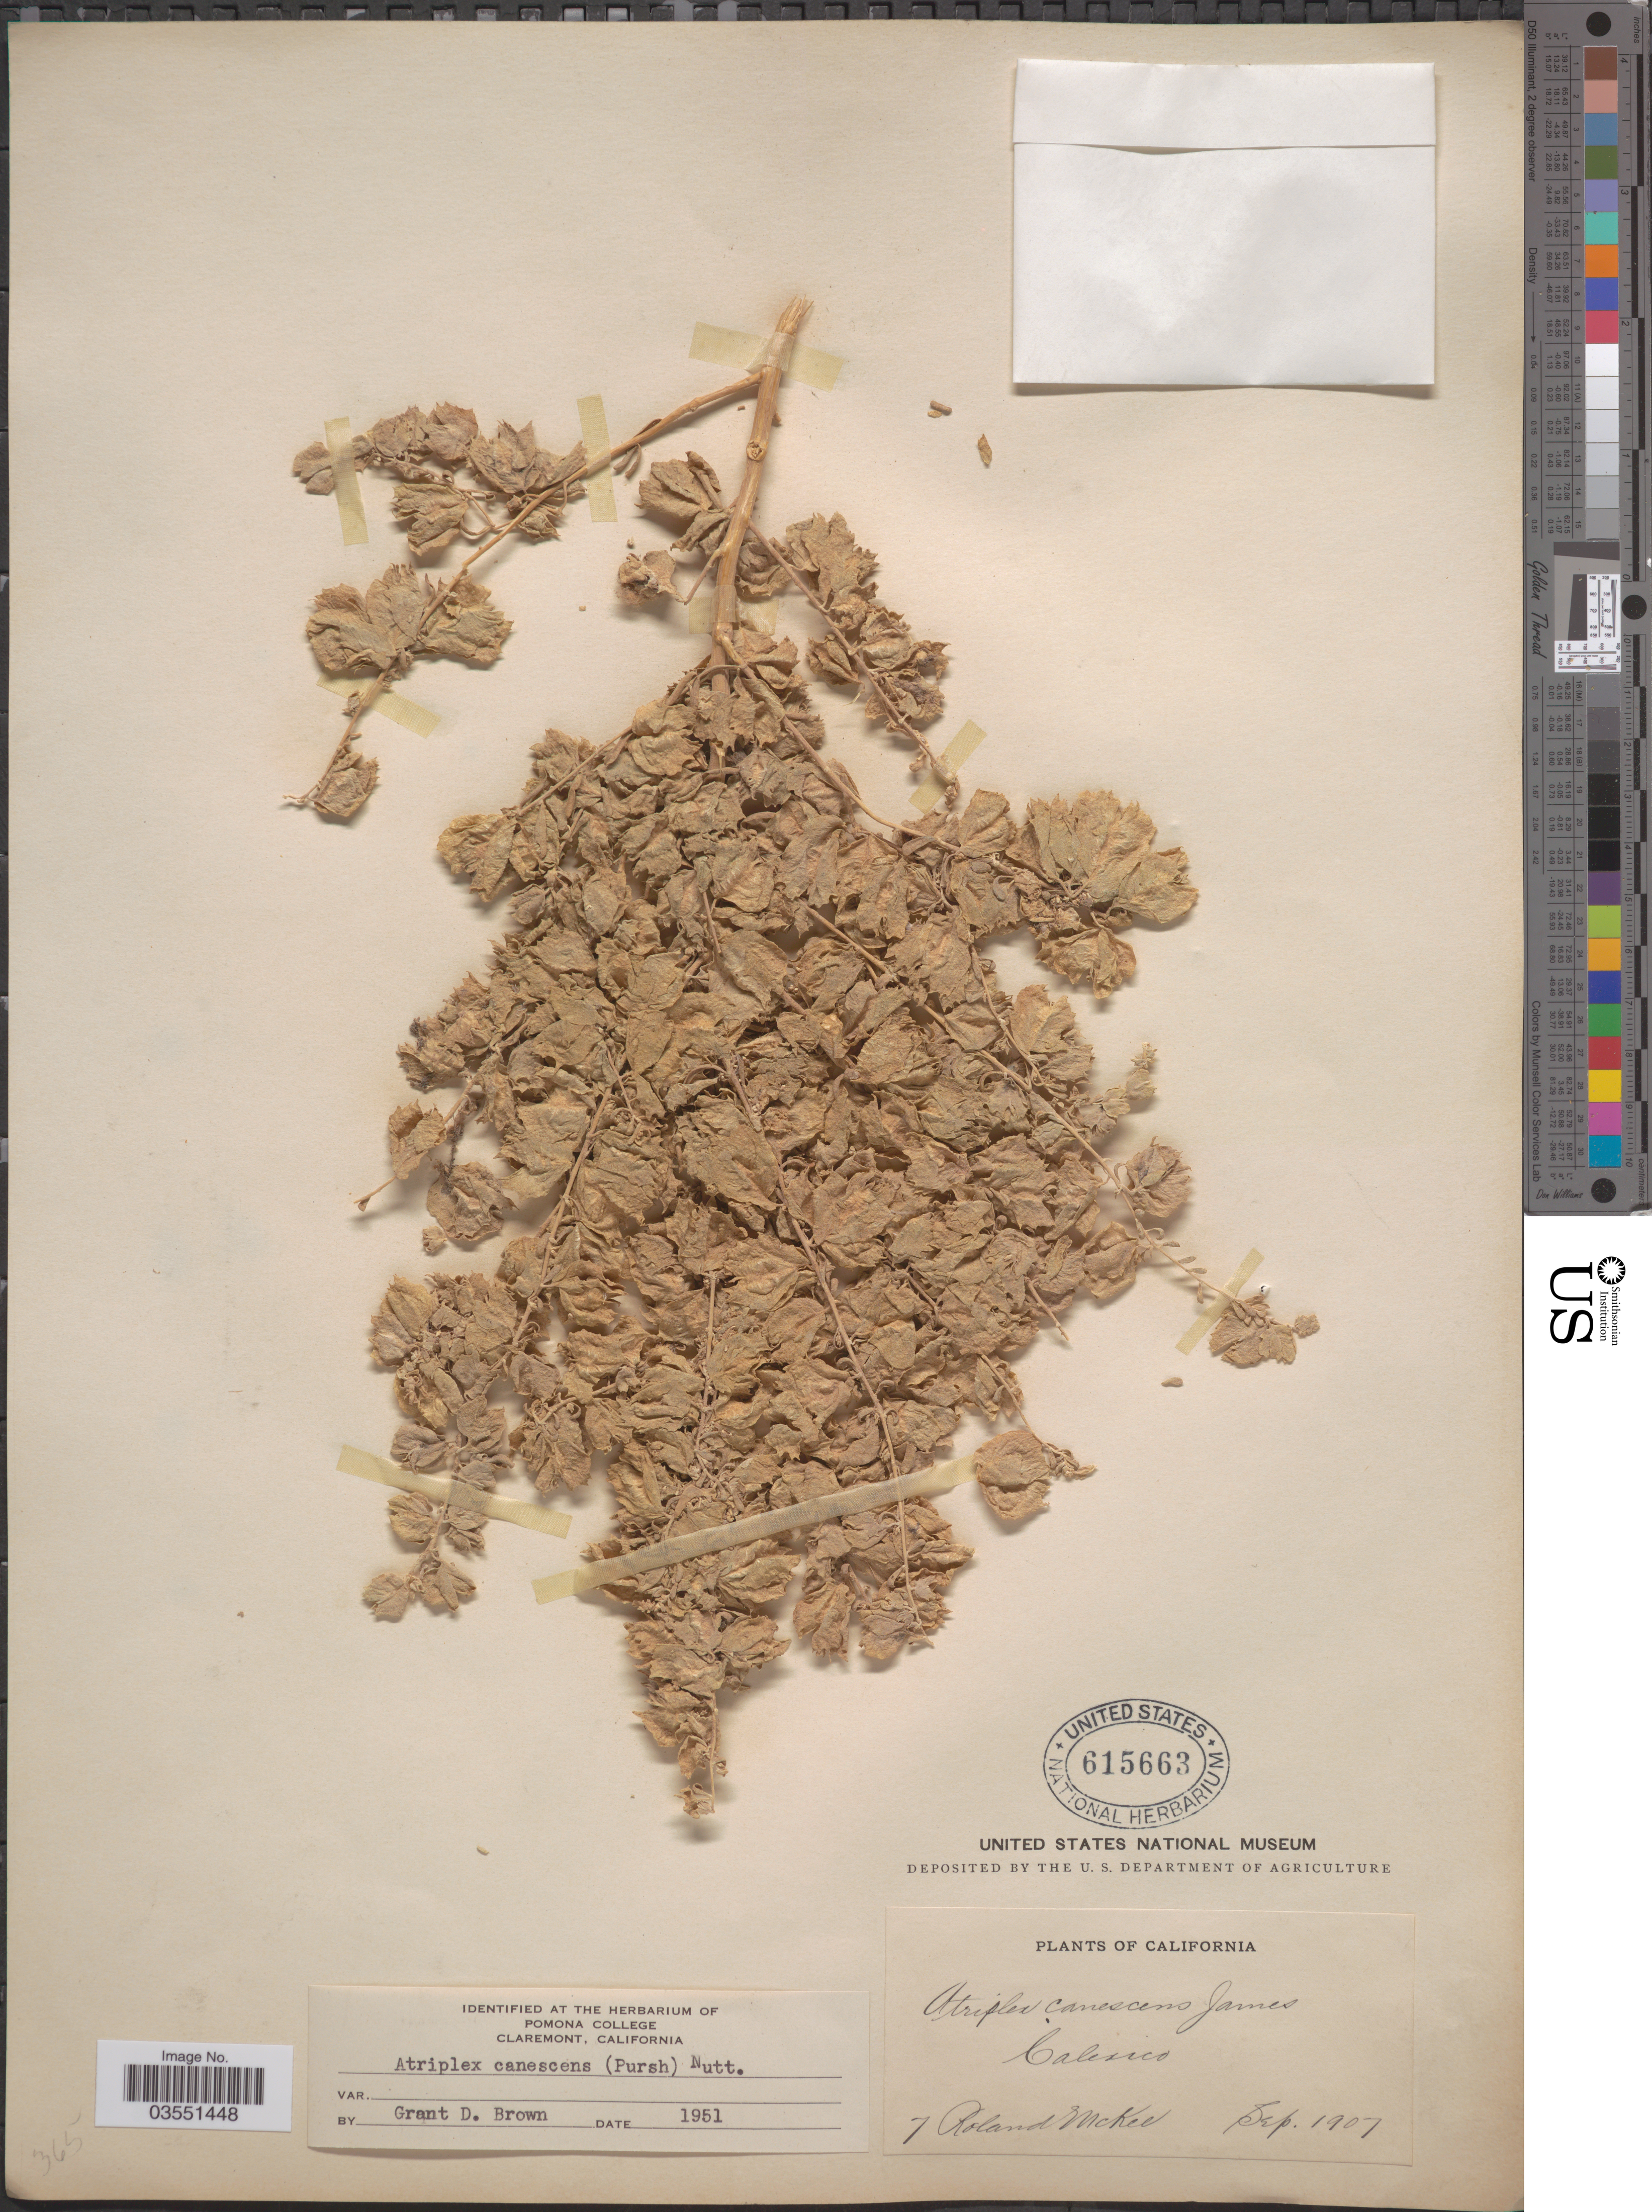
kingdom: Plantae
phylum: Tracheophyta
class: Magnoliopsida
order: Caryophyllales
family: Amaranthaceae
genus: Atriplex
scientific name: Atriplex canescens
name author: (Pursh) Nutt.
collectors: R. Mckee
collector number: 7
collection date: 1907-09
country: United States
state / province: California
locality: Calexico.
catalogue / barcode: US 615663